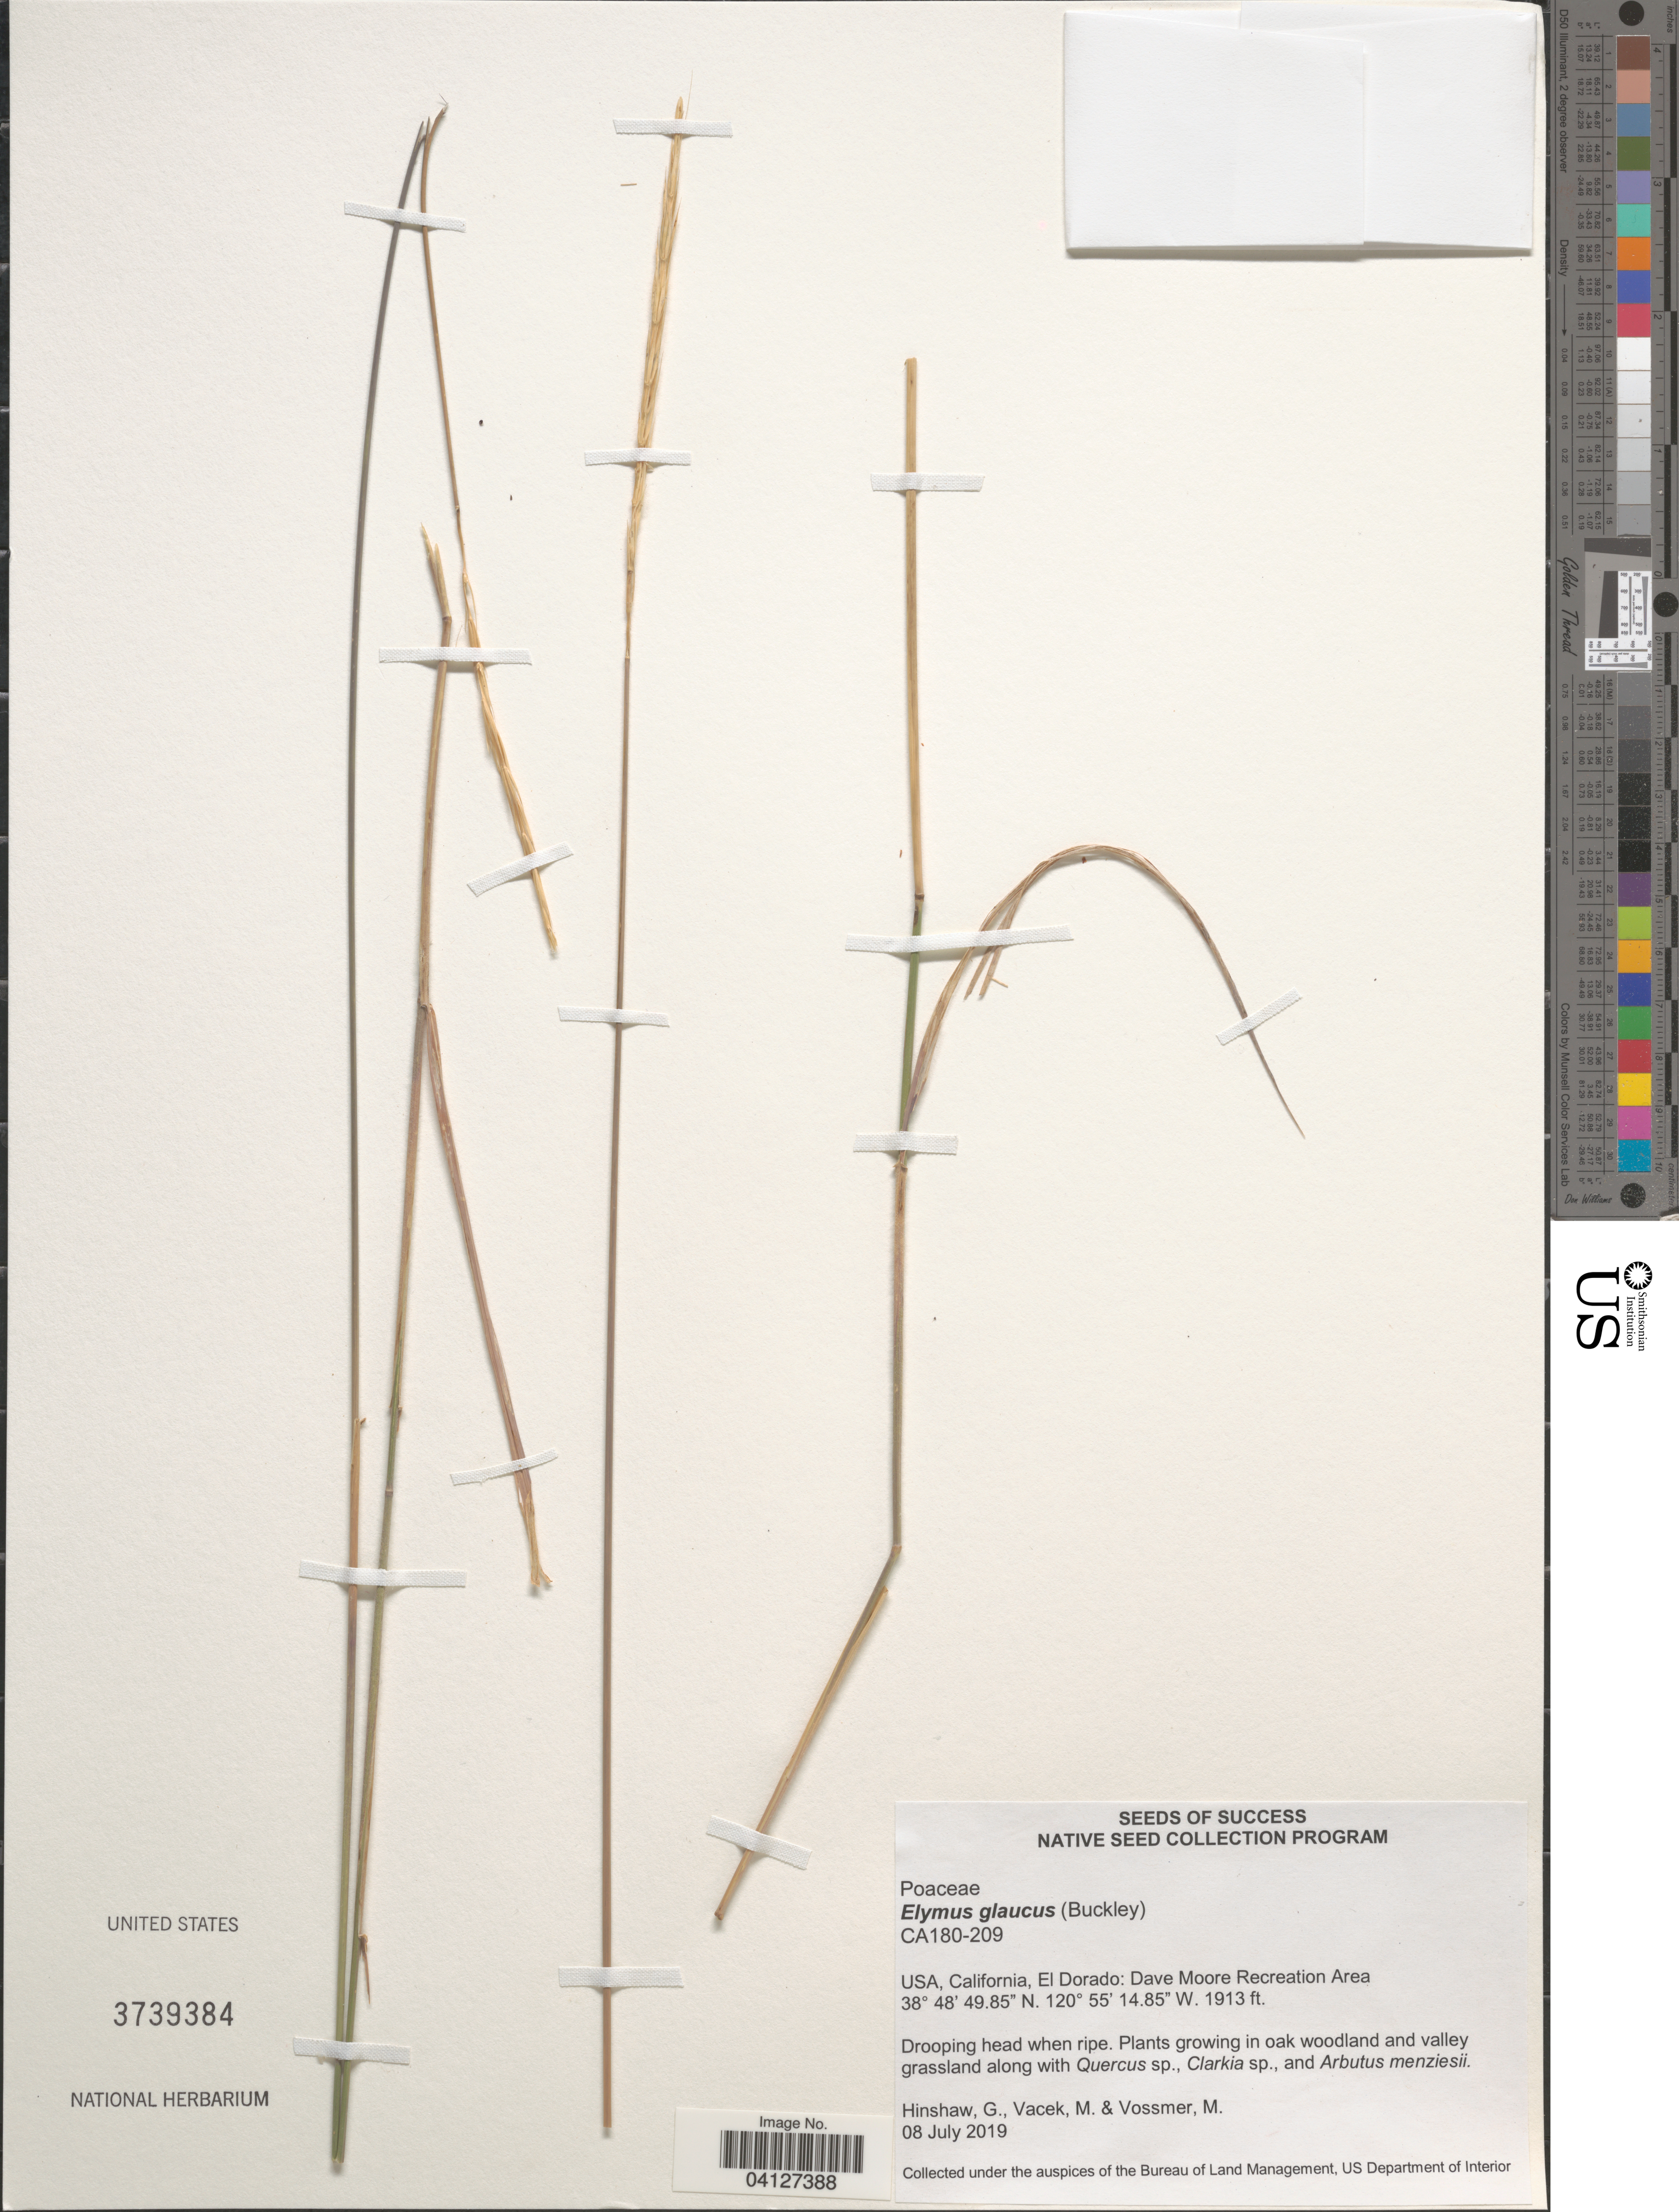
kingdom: Plantae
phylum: Tracheophyta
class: Liliopsida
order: Poales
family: Poaceae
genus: Elymus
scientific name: Elymus glaucus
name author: Buckley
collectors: G. Hinshaw, M. Vacek & M. Vossmer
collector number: CA180-209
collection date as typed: Transcribed d/m/y: 8/7/2019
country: United States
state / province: California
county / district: El Dorado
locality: El Dorado: Dave Moore Recreation Area.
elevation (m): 583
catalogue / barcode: US 3739384